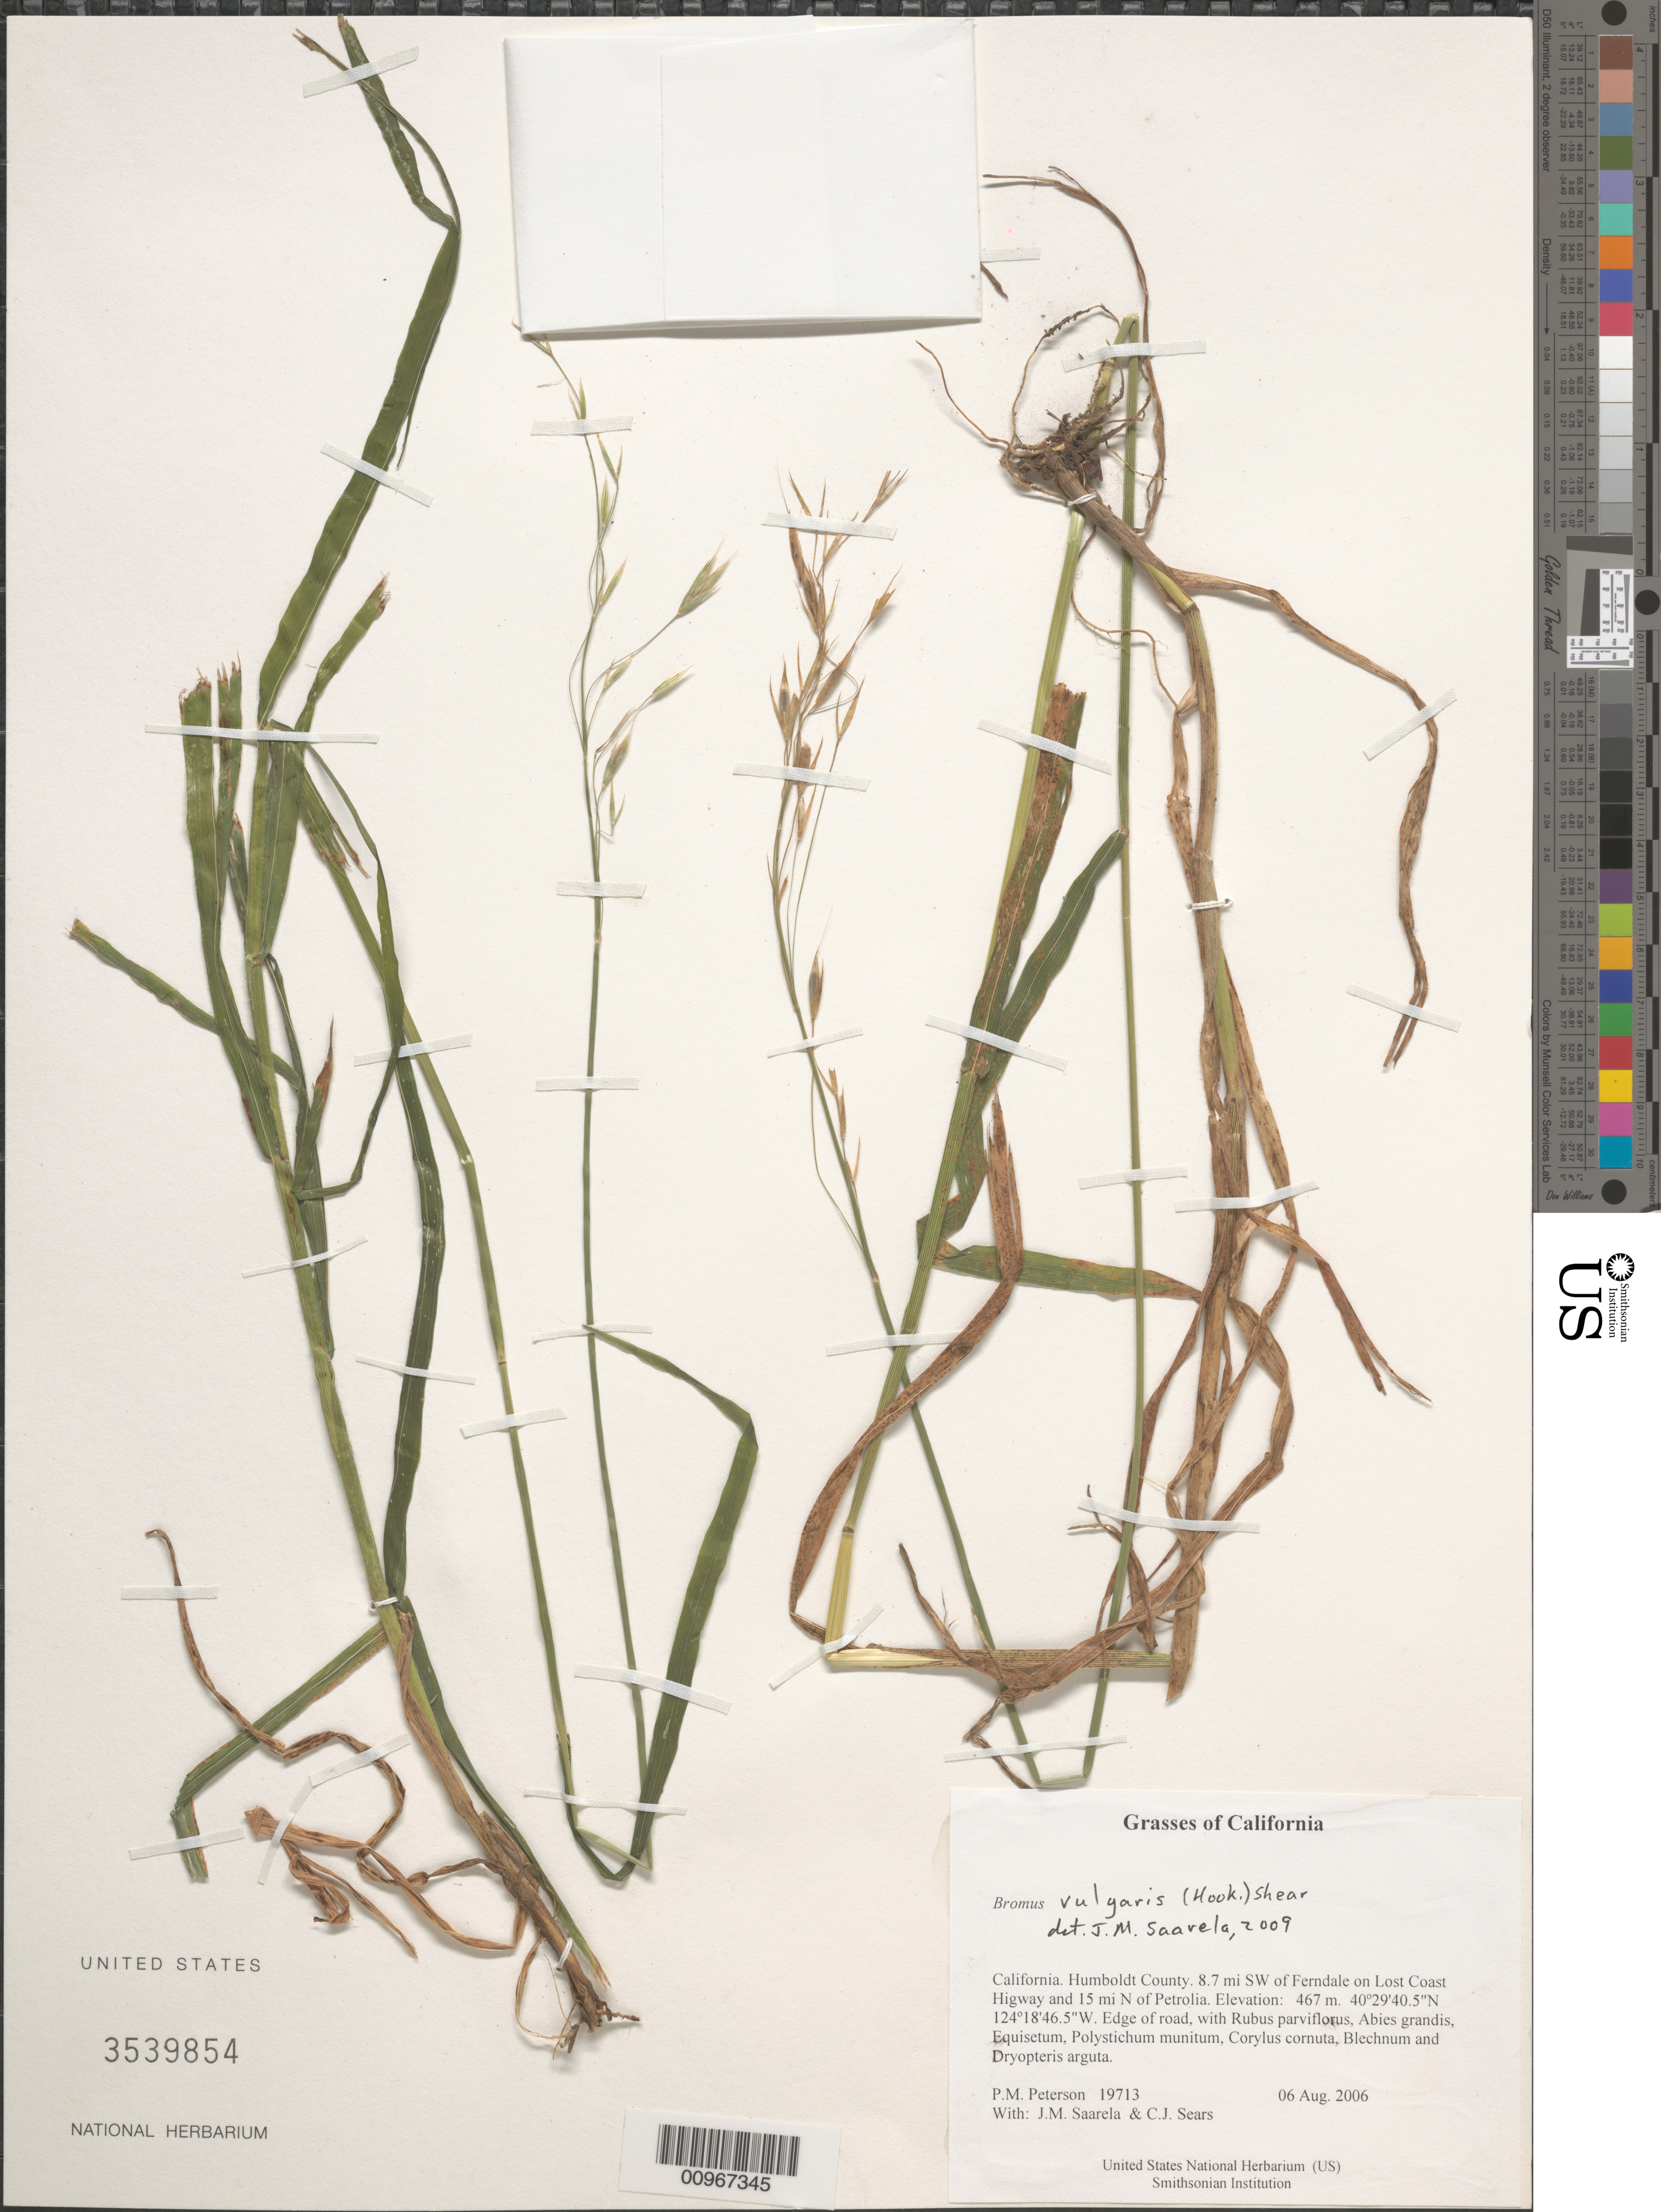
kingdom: Plantae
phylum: Tracheophyta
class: Liliopsida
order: Poales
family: Poaceae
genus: Bromus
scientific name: Bromus vulgaris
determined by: Saarela, J. M., (CAN), Canadian Museum of Nature (CANADA)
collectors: P. M. Peterson, J. Saarela & C. Sears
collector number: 19713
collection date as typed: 06 Aug 2006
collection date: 2006-08-06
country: United States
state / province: California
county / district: Humboldt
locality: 8.7 mi SW of Ferndale on Lost Coast Highway and 15 mi N of Petrolia.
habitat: Edge of road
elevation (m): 467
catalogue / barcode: US 3539854